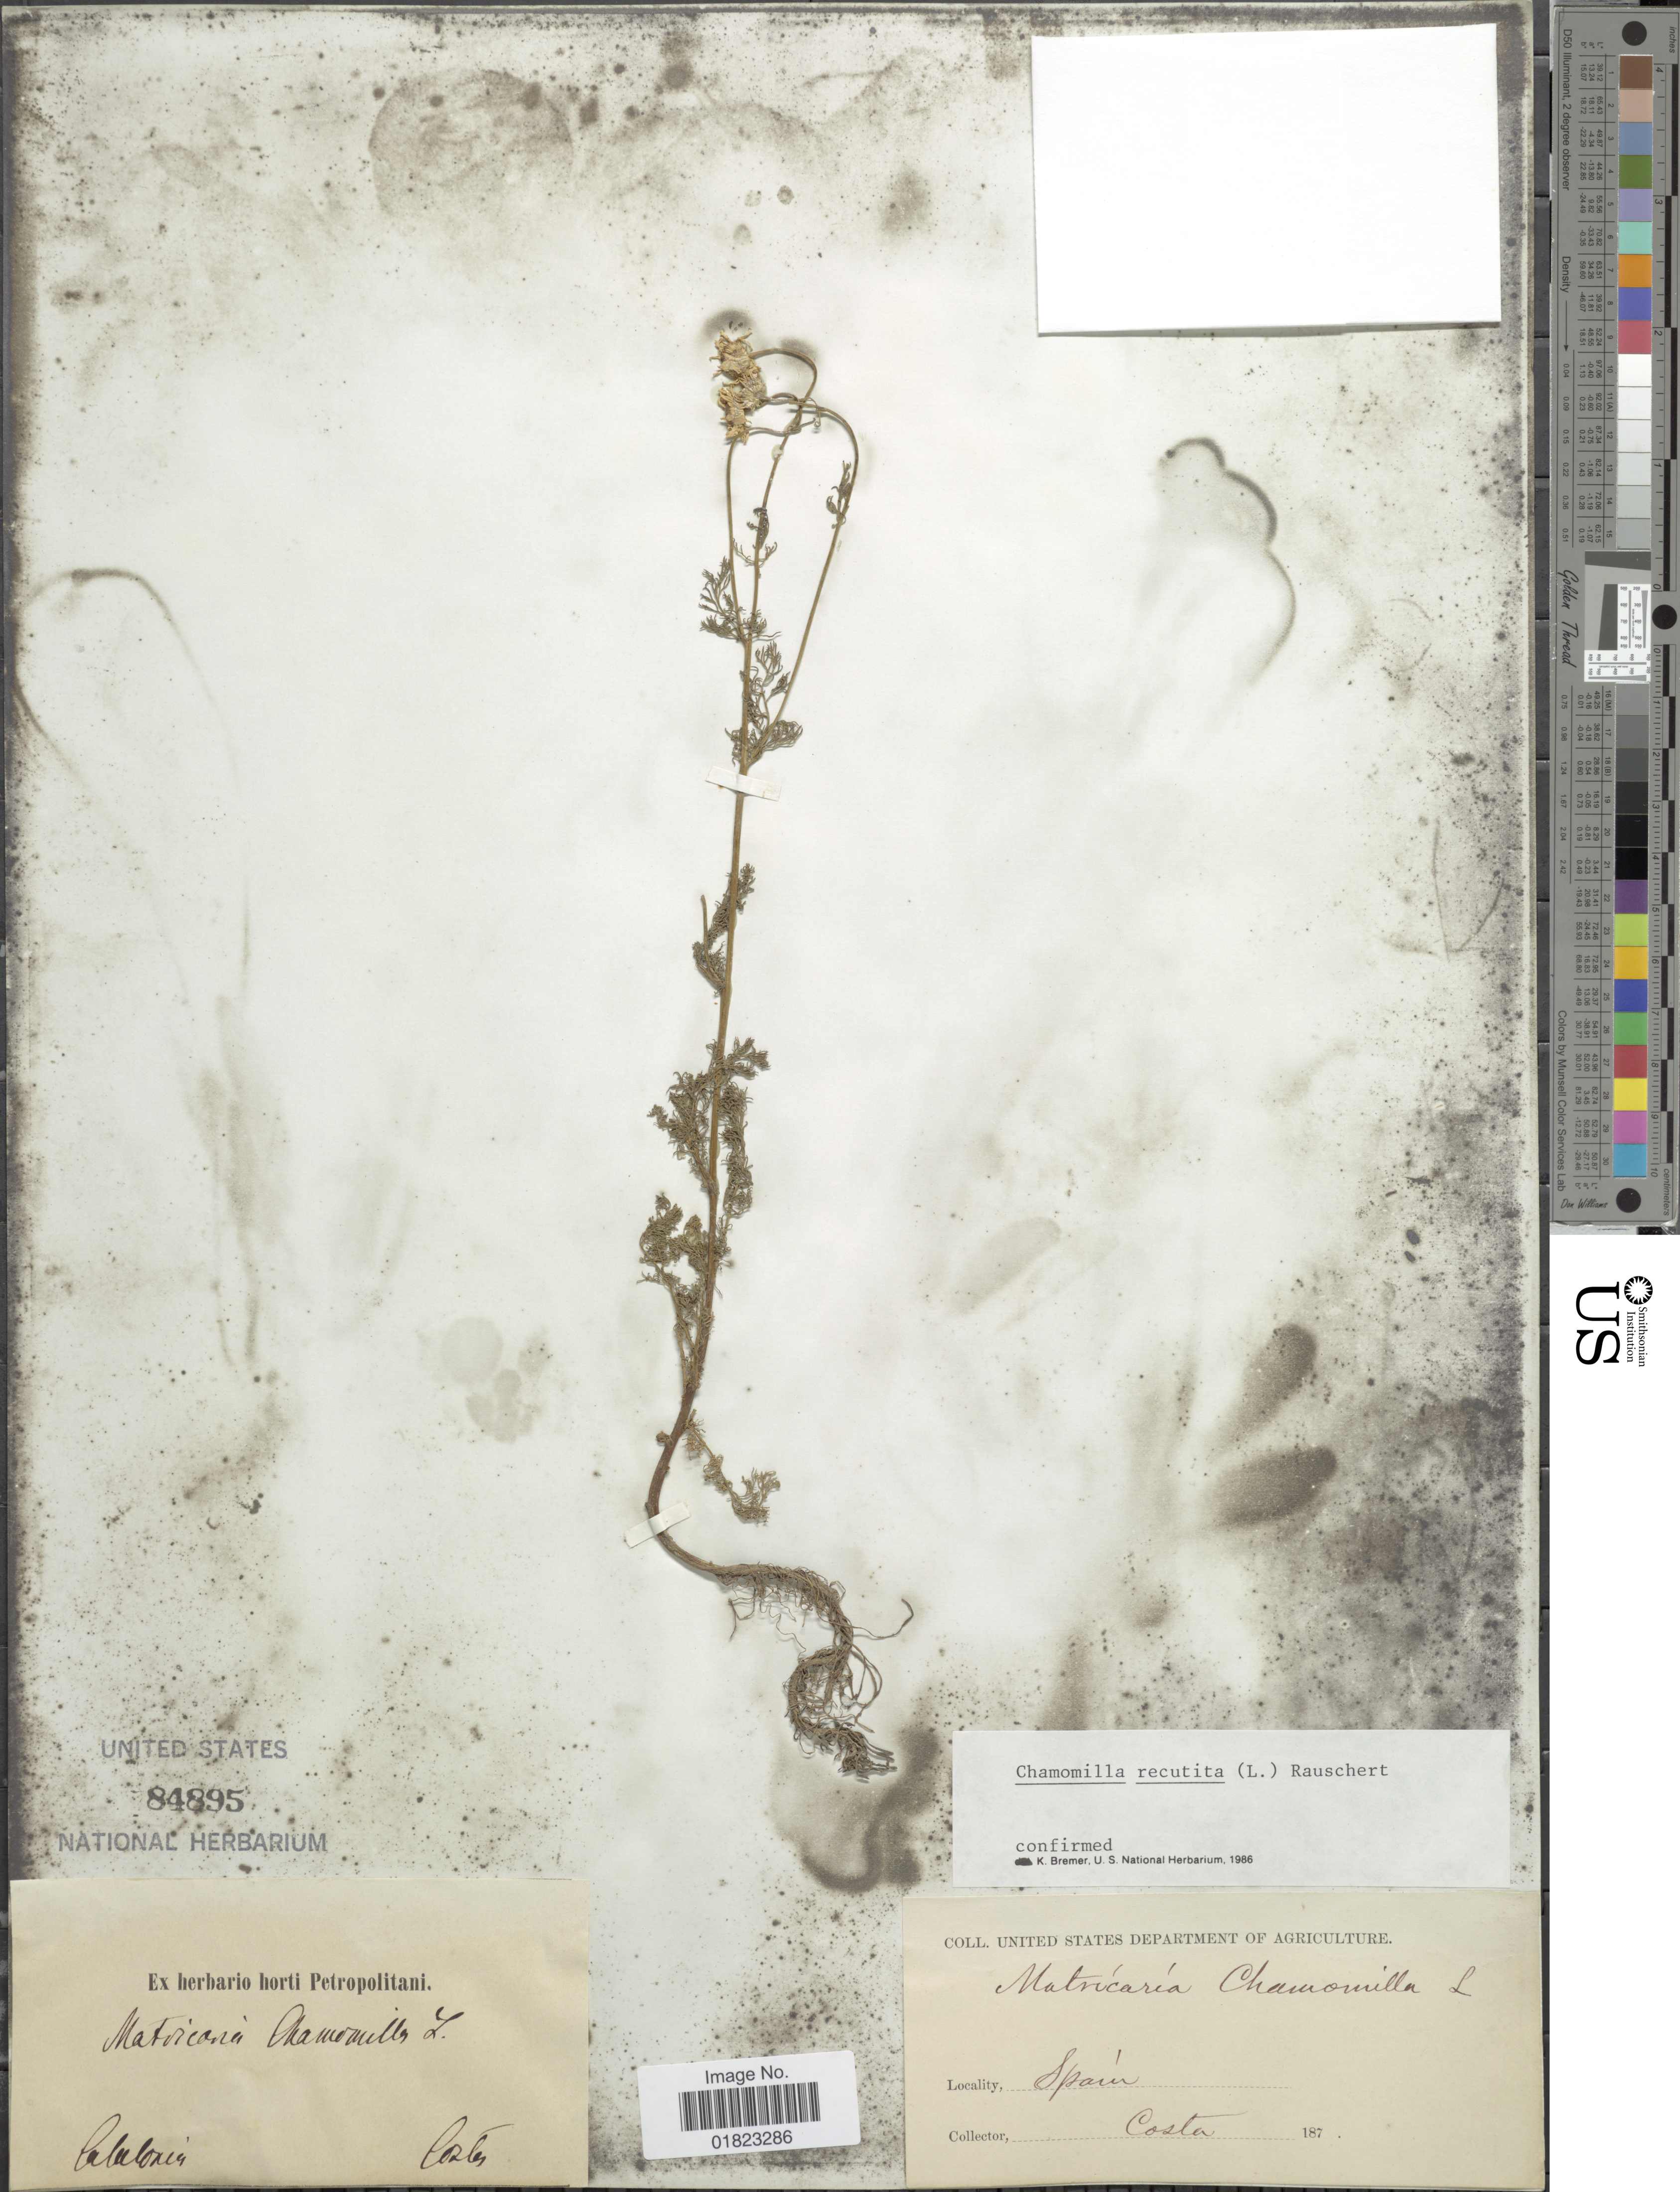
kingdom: Plantae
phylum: Tracheophyta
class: Magnoliopsida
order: Asterales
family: Asteraceae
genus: Matricaria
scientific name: Matricaria recutita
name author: L.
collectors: -. Costes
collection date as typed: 187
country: Spain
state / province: Catalunya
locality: Catalonia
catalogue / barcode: US 84895